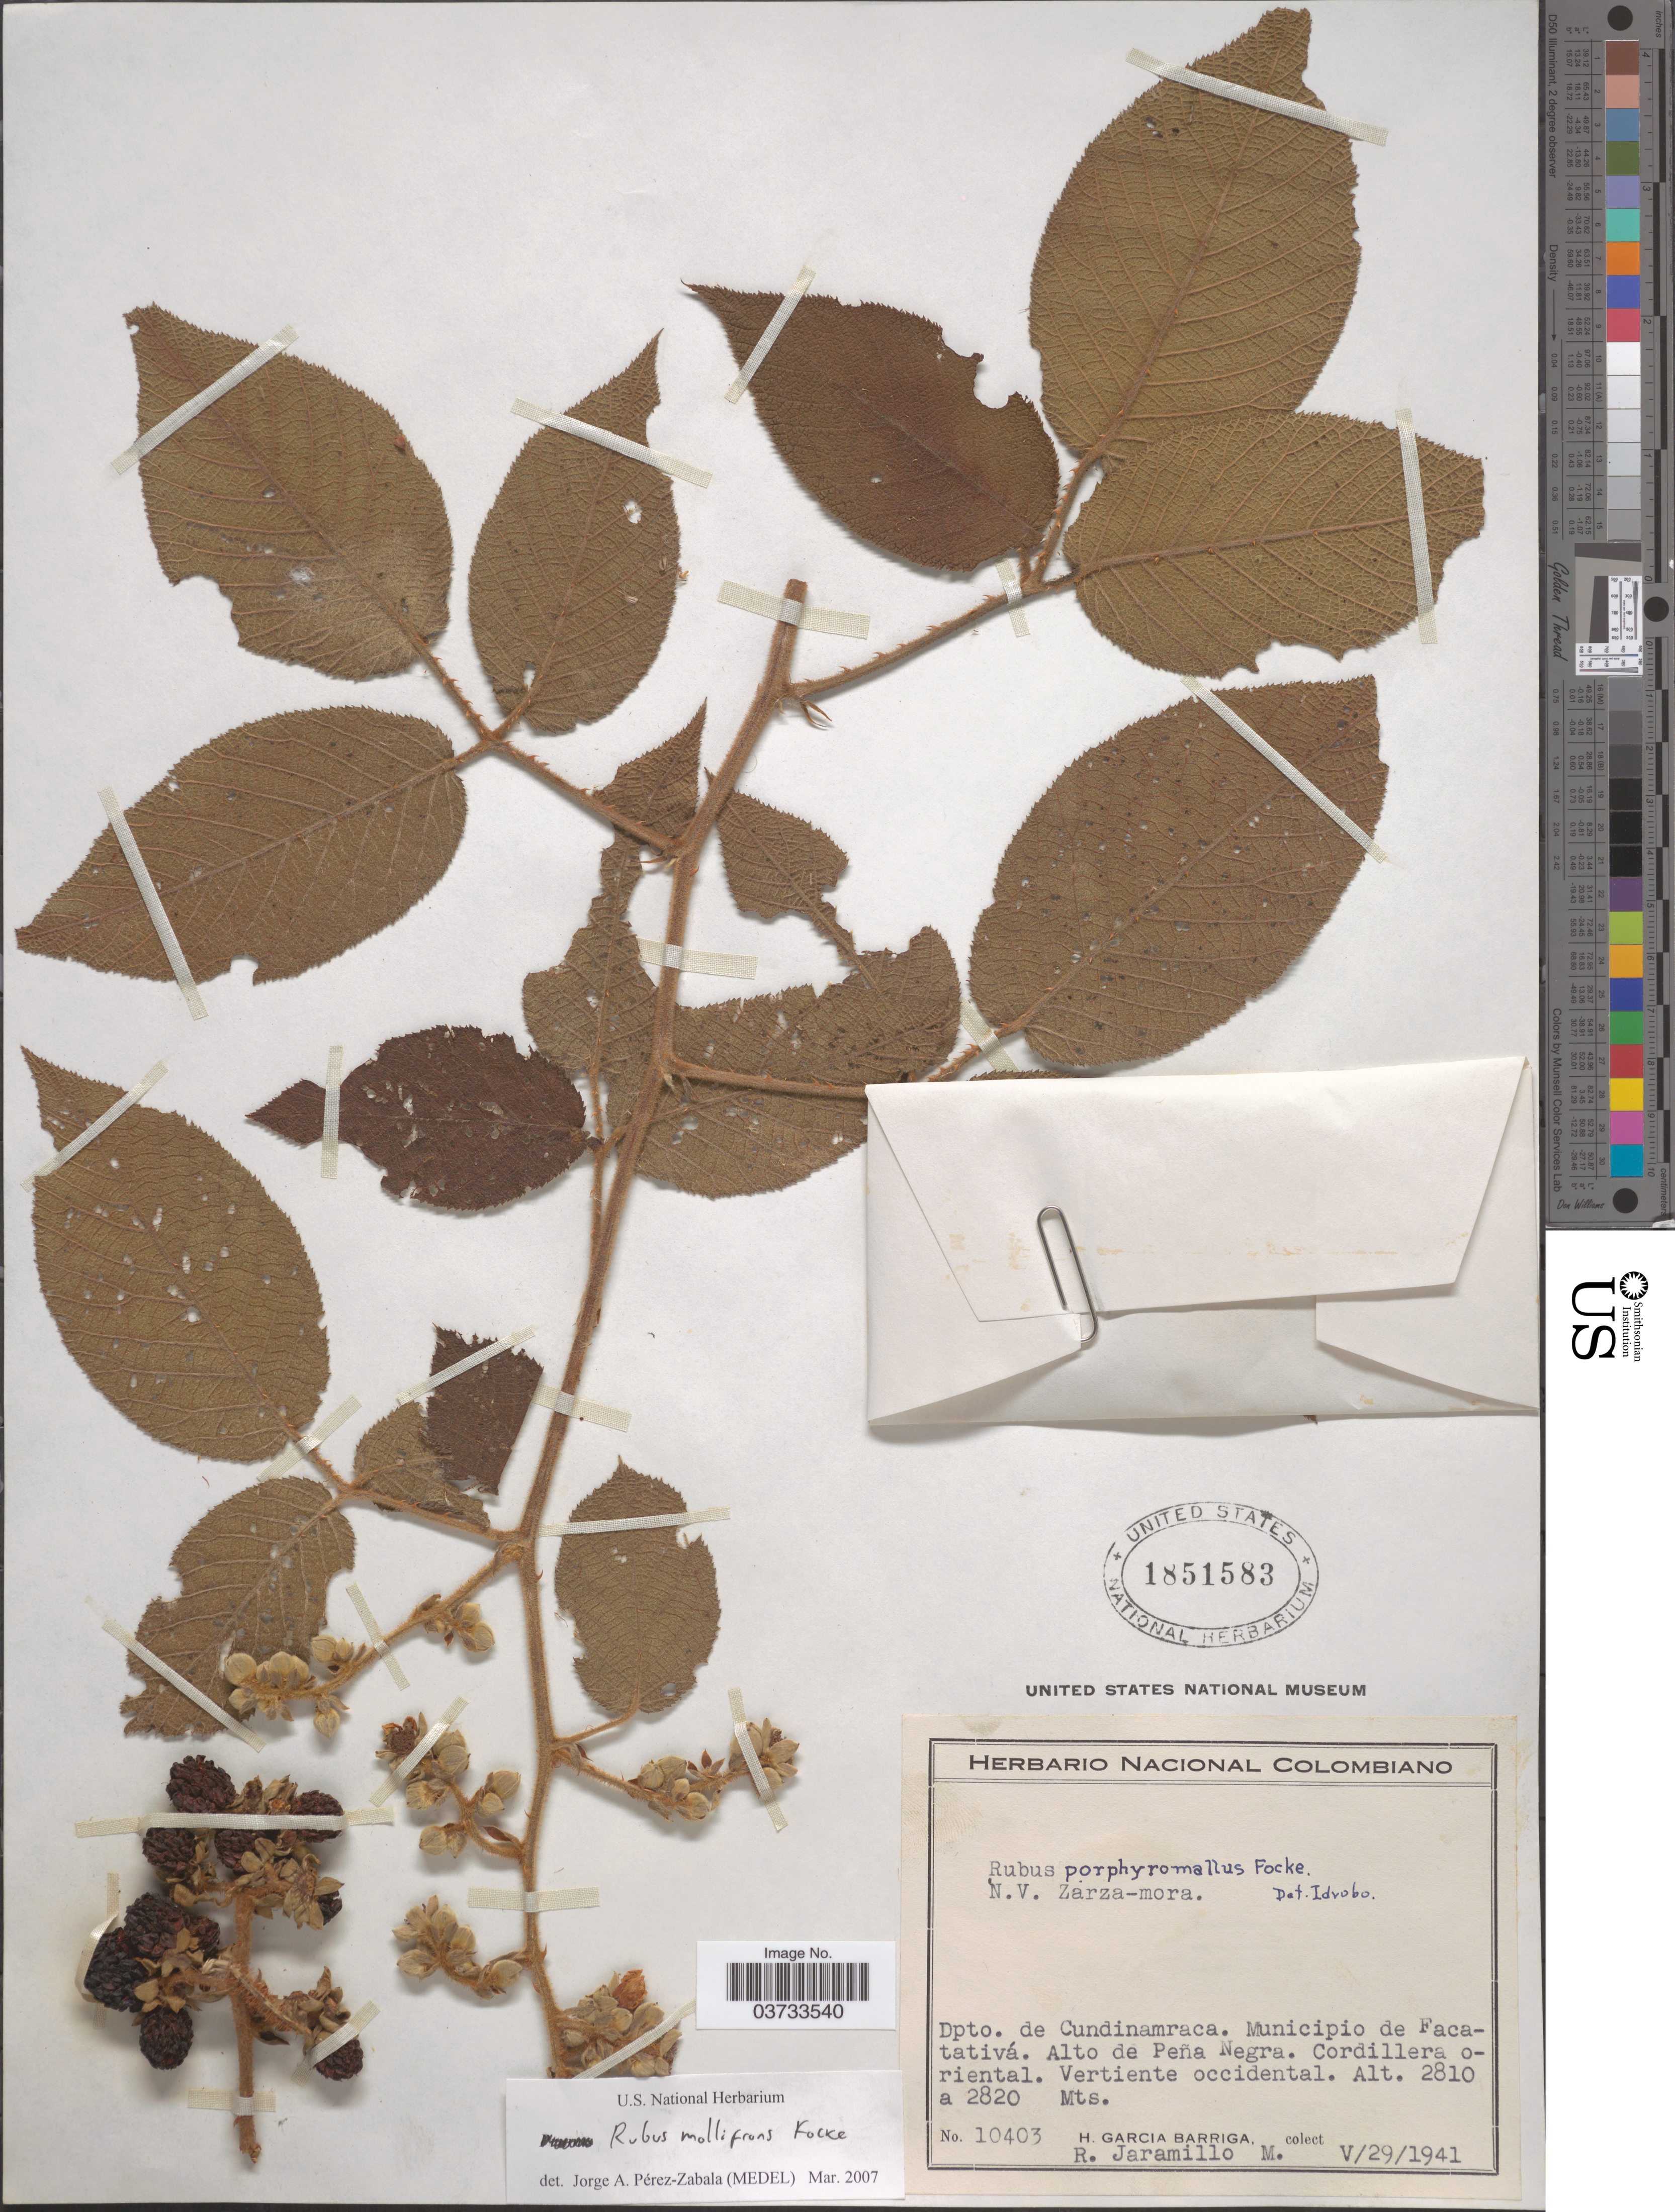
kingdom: Plantae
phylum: Tracheophyta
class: Magnoliopsida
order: Rosales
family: Rosaceae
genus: Rubus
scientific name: Rubus mollifrons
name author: Focke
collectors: H. García Barriga & R. Jaramillo M.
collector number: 10403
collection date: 1941-05-29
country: Colombia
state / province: Cundinamarca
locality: Dpto. de Cundinamarca. Municipio de Facatativá. Alto de Peña Negra. Cordillera oriental. Vertiente occidental.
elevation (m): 2810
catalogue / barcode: US 1851583